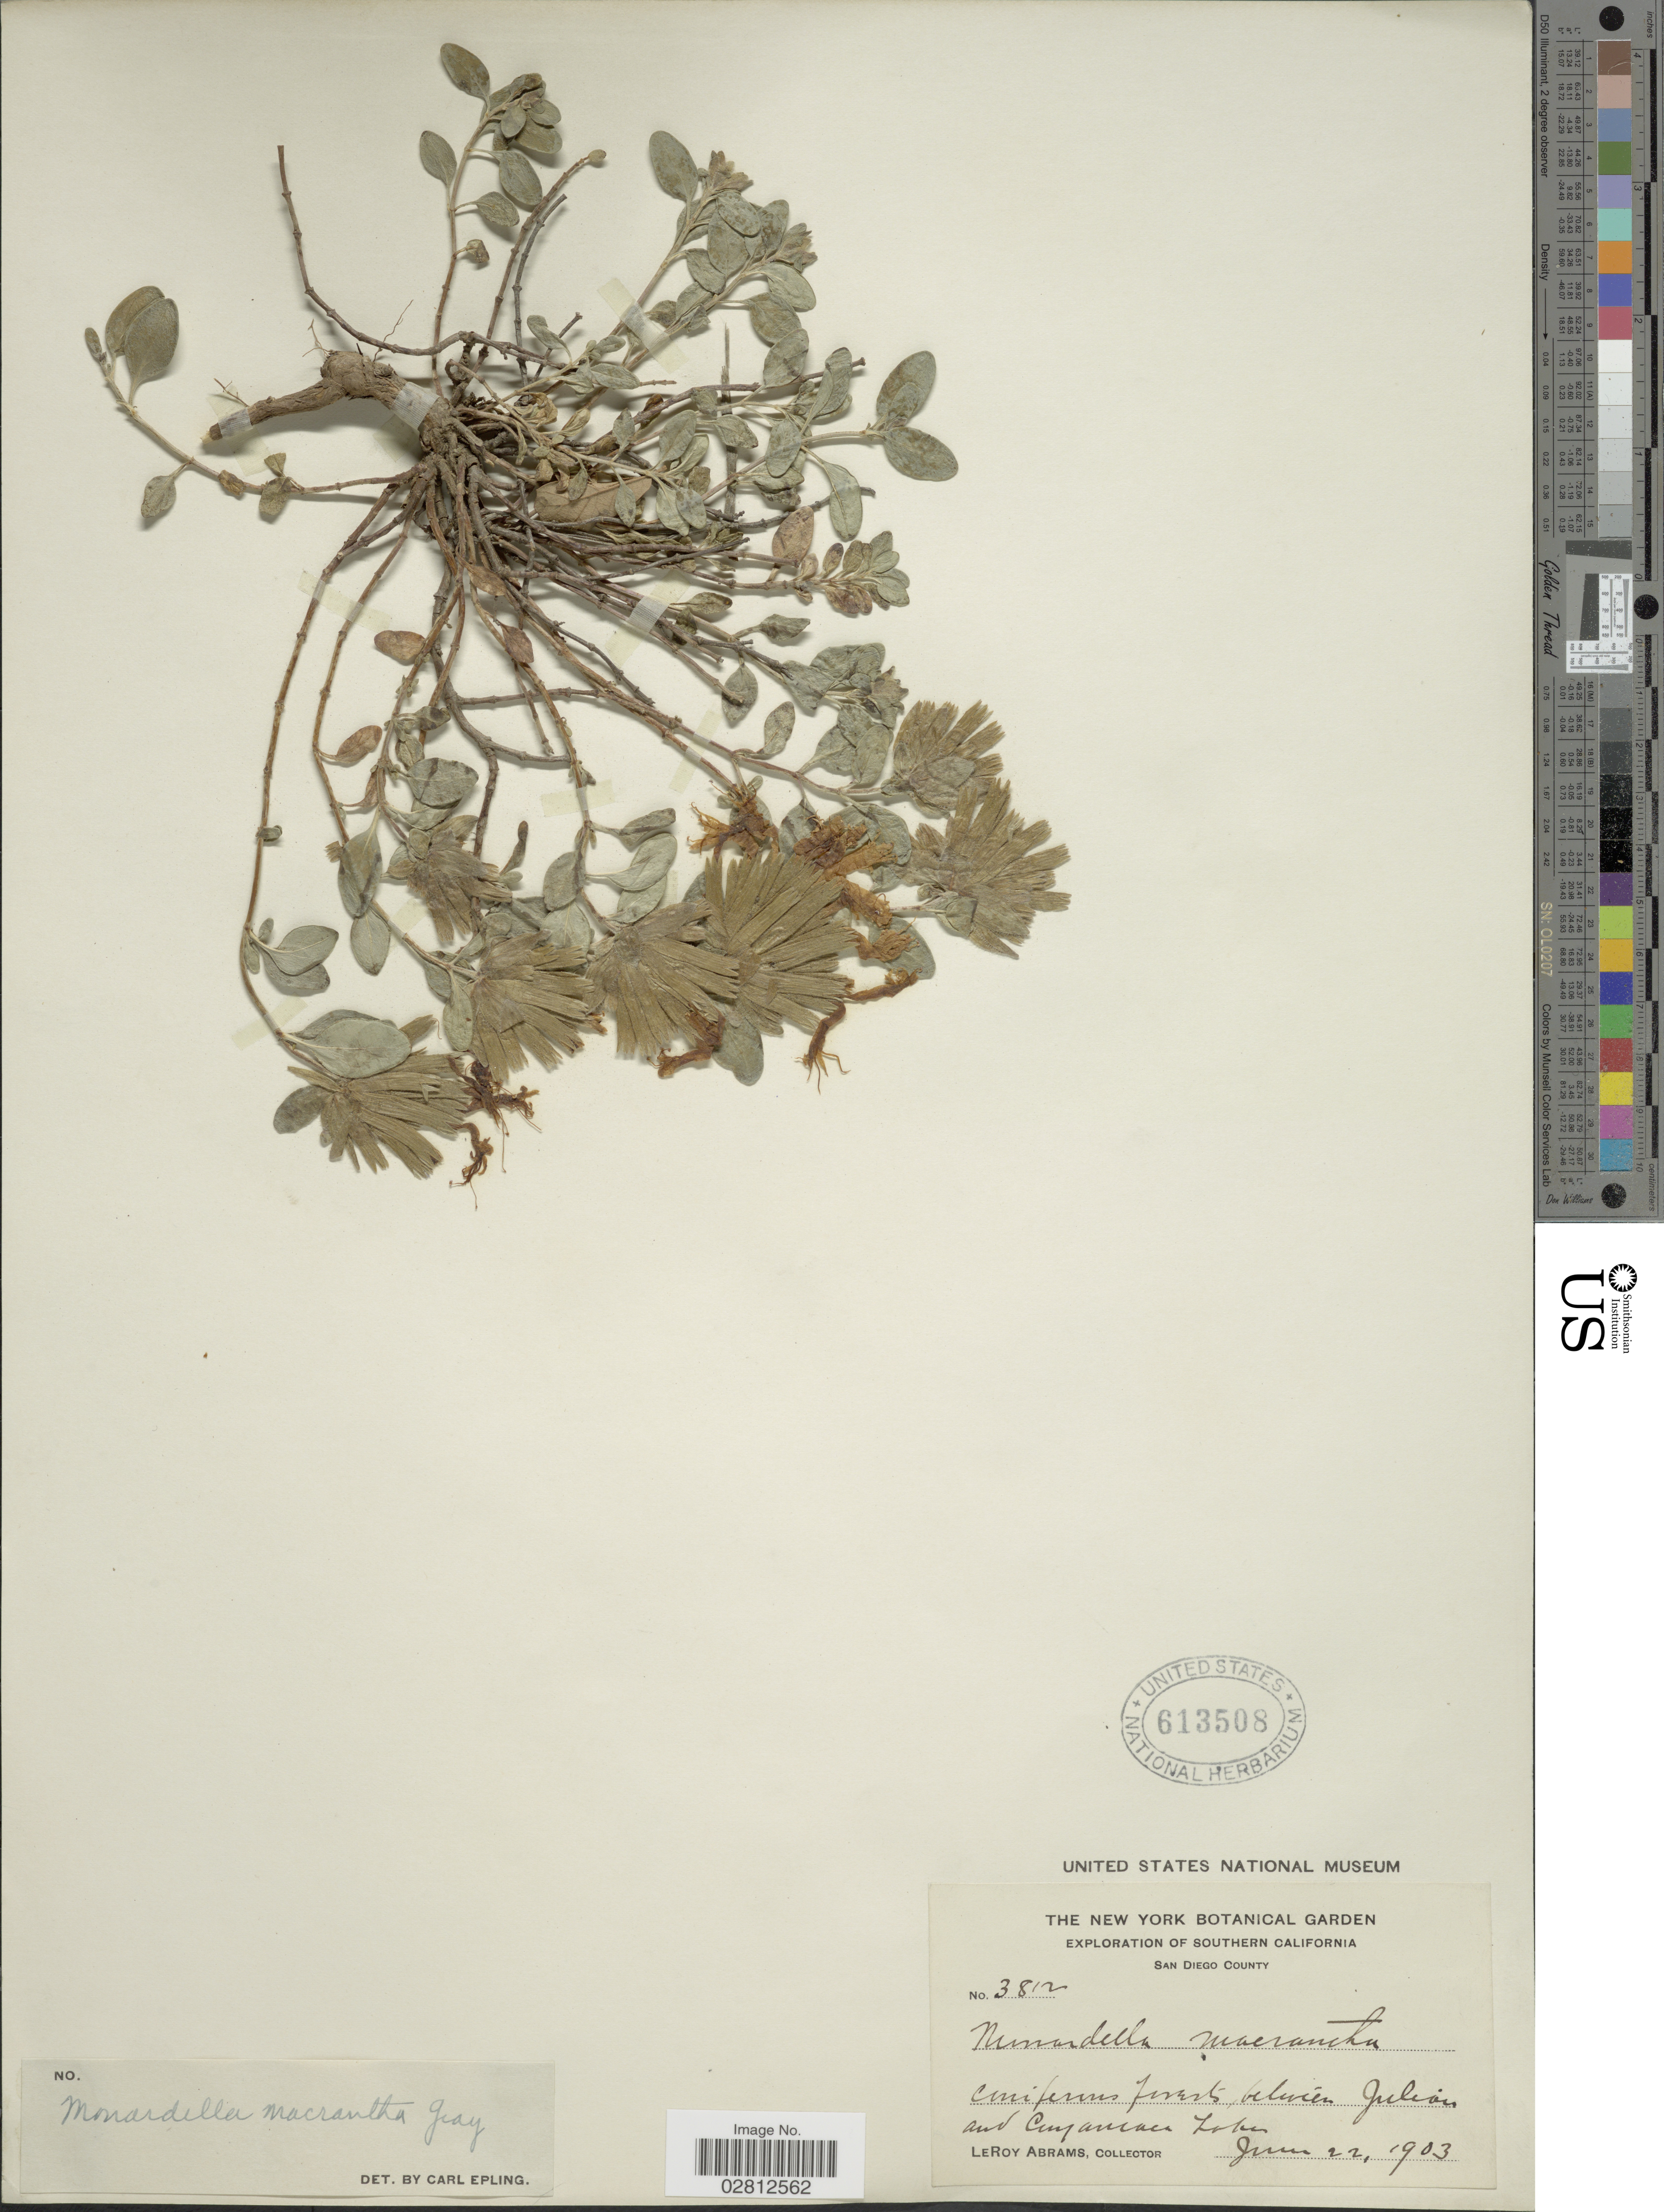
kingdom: Plantae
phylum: Tracheophyta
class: Magnoliopsida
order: Lamiales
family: Lamiaceae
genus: Monardella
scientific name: Monardella macrantha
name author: A. Gray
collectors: L. Abrams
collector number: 3812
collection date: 1903-06-22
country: United States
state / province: California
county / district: San Diego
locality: Southern California, San Diego County, between Julian and Cuyamaca Lakes.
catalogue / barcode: US 613508